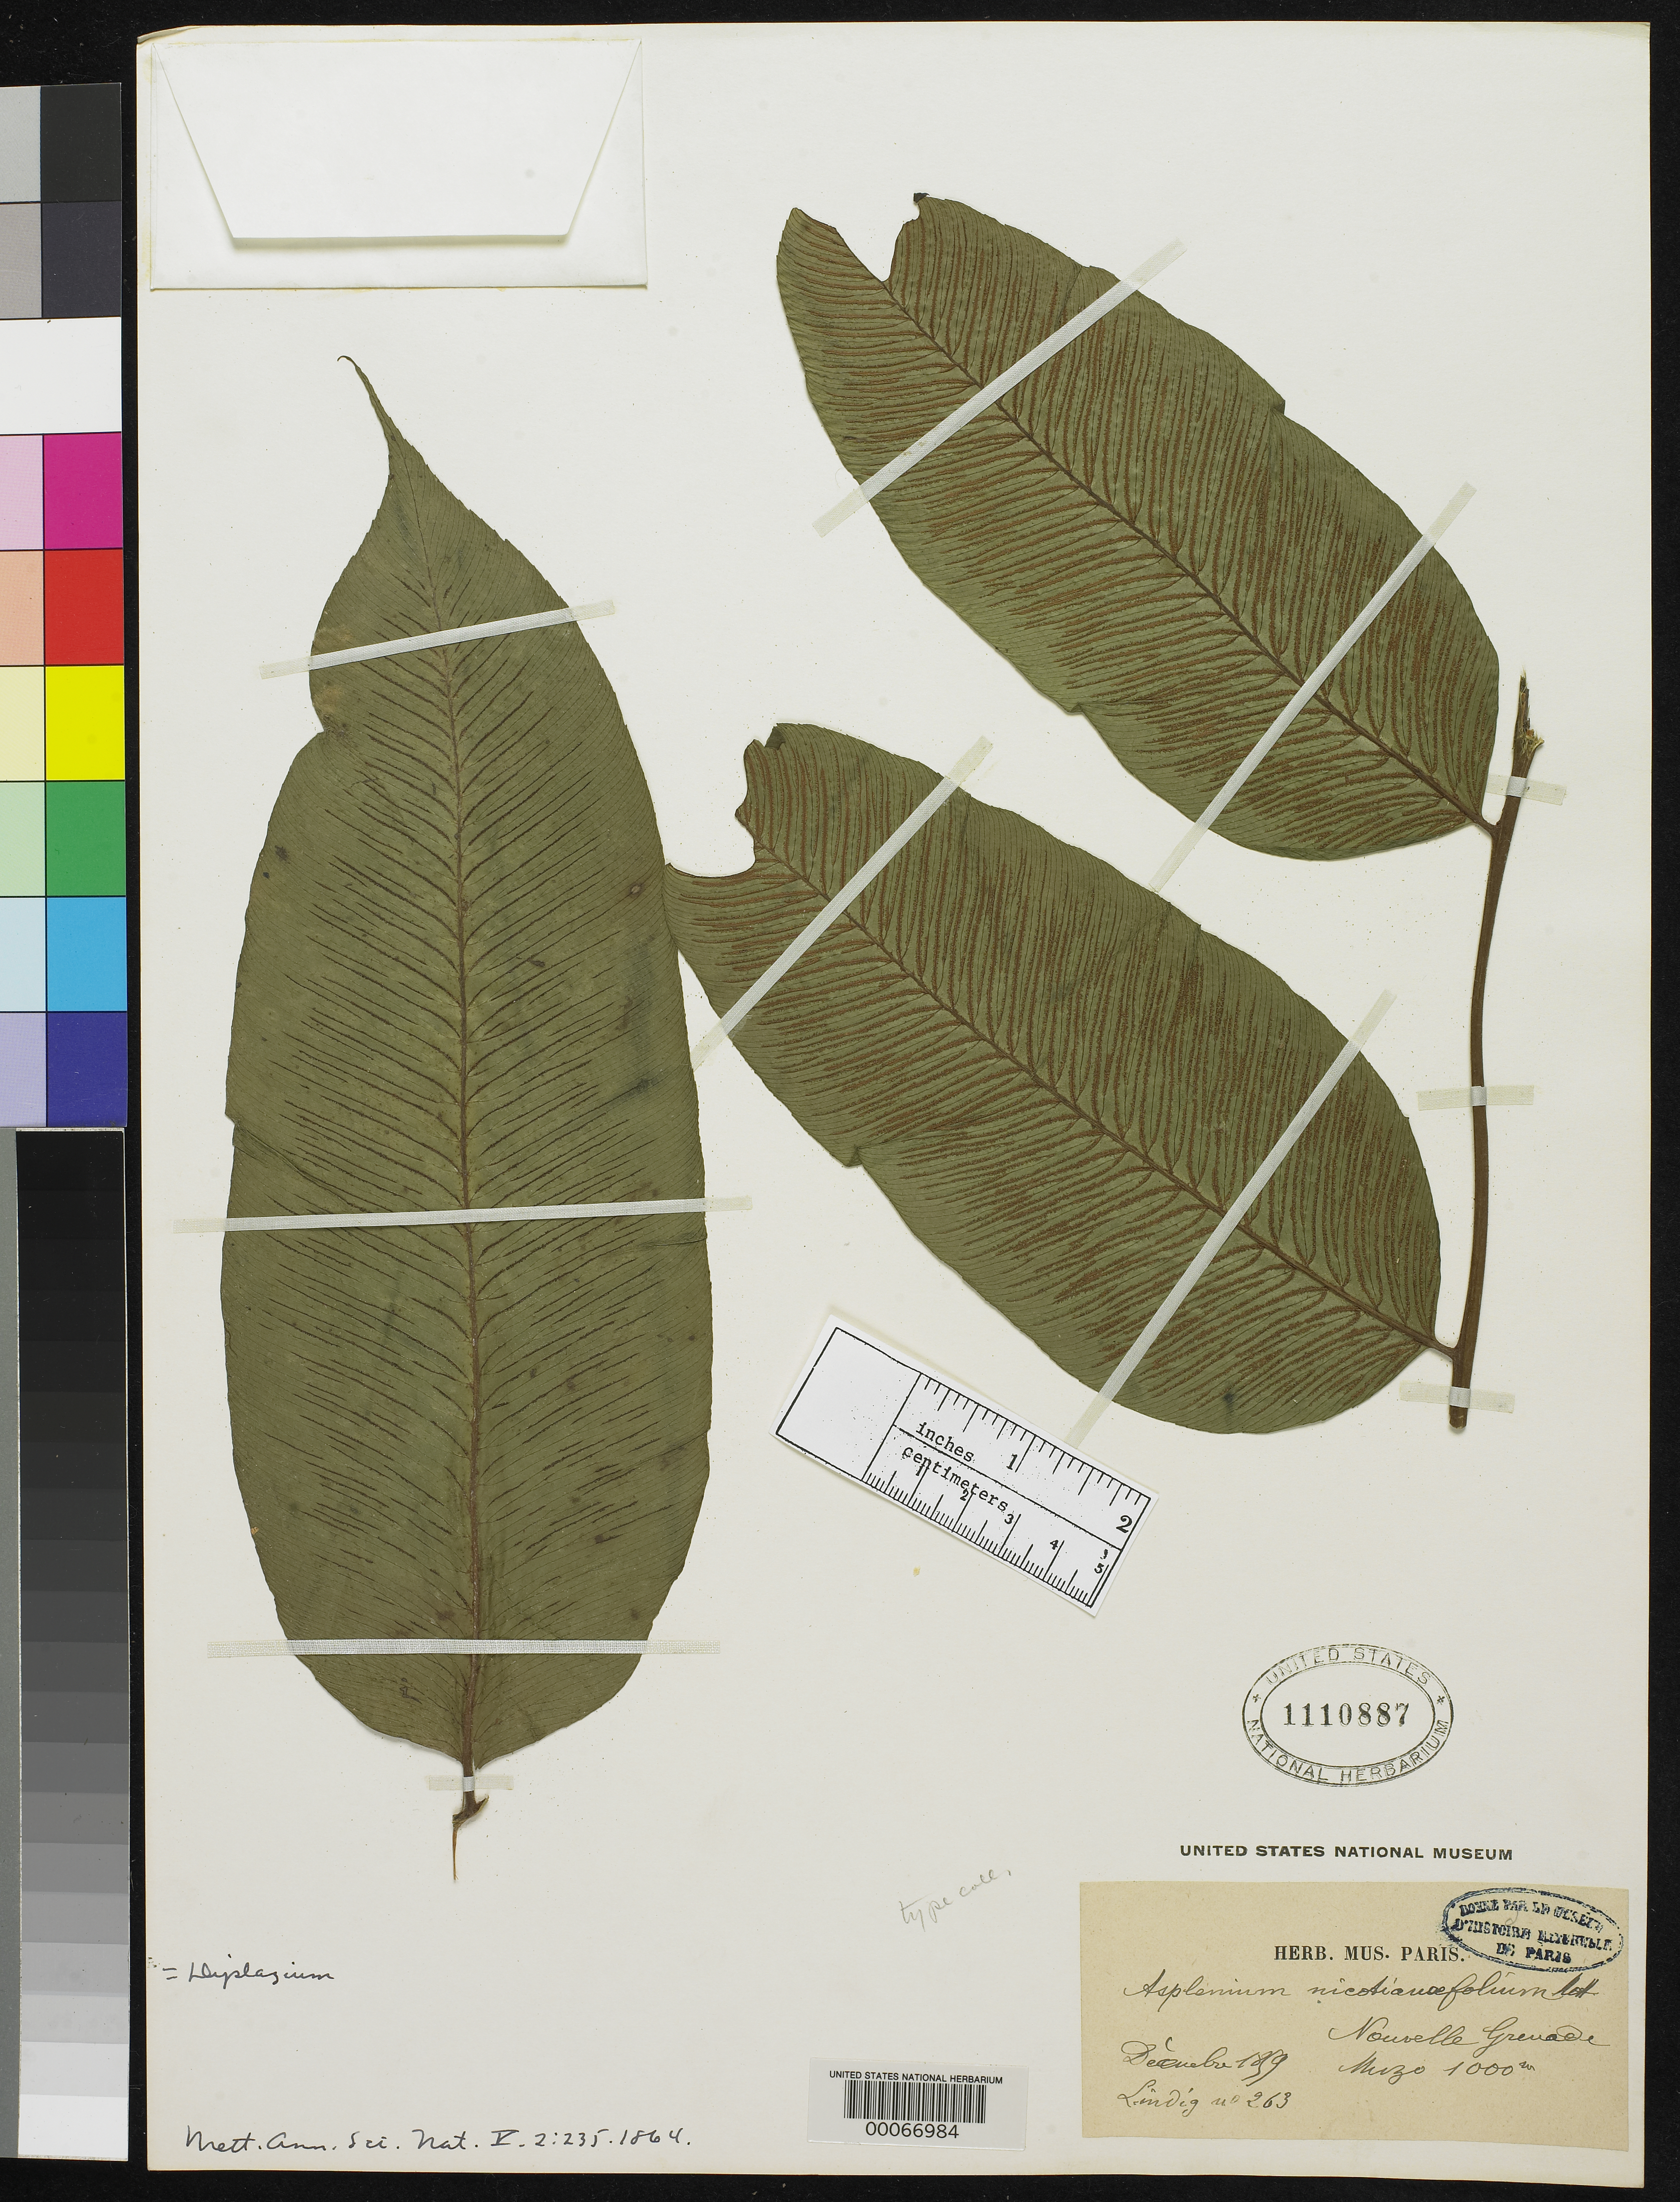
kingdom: Plantae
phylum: Tracheophyta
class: Polypodiopsida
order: Polypodiales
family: Aspleniaceae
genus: Asplenium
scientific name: Asplenium nicotianifolium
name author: Mett.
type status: Type Collection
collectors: A. Lindig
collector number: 263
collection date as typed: Dec 1819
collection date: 1819-12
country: Colombia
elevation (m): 1000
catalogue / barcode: US 1110887